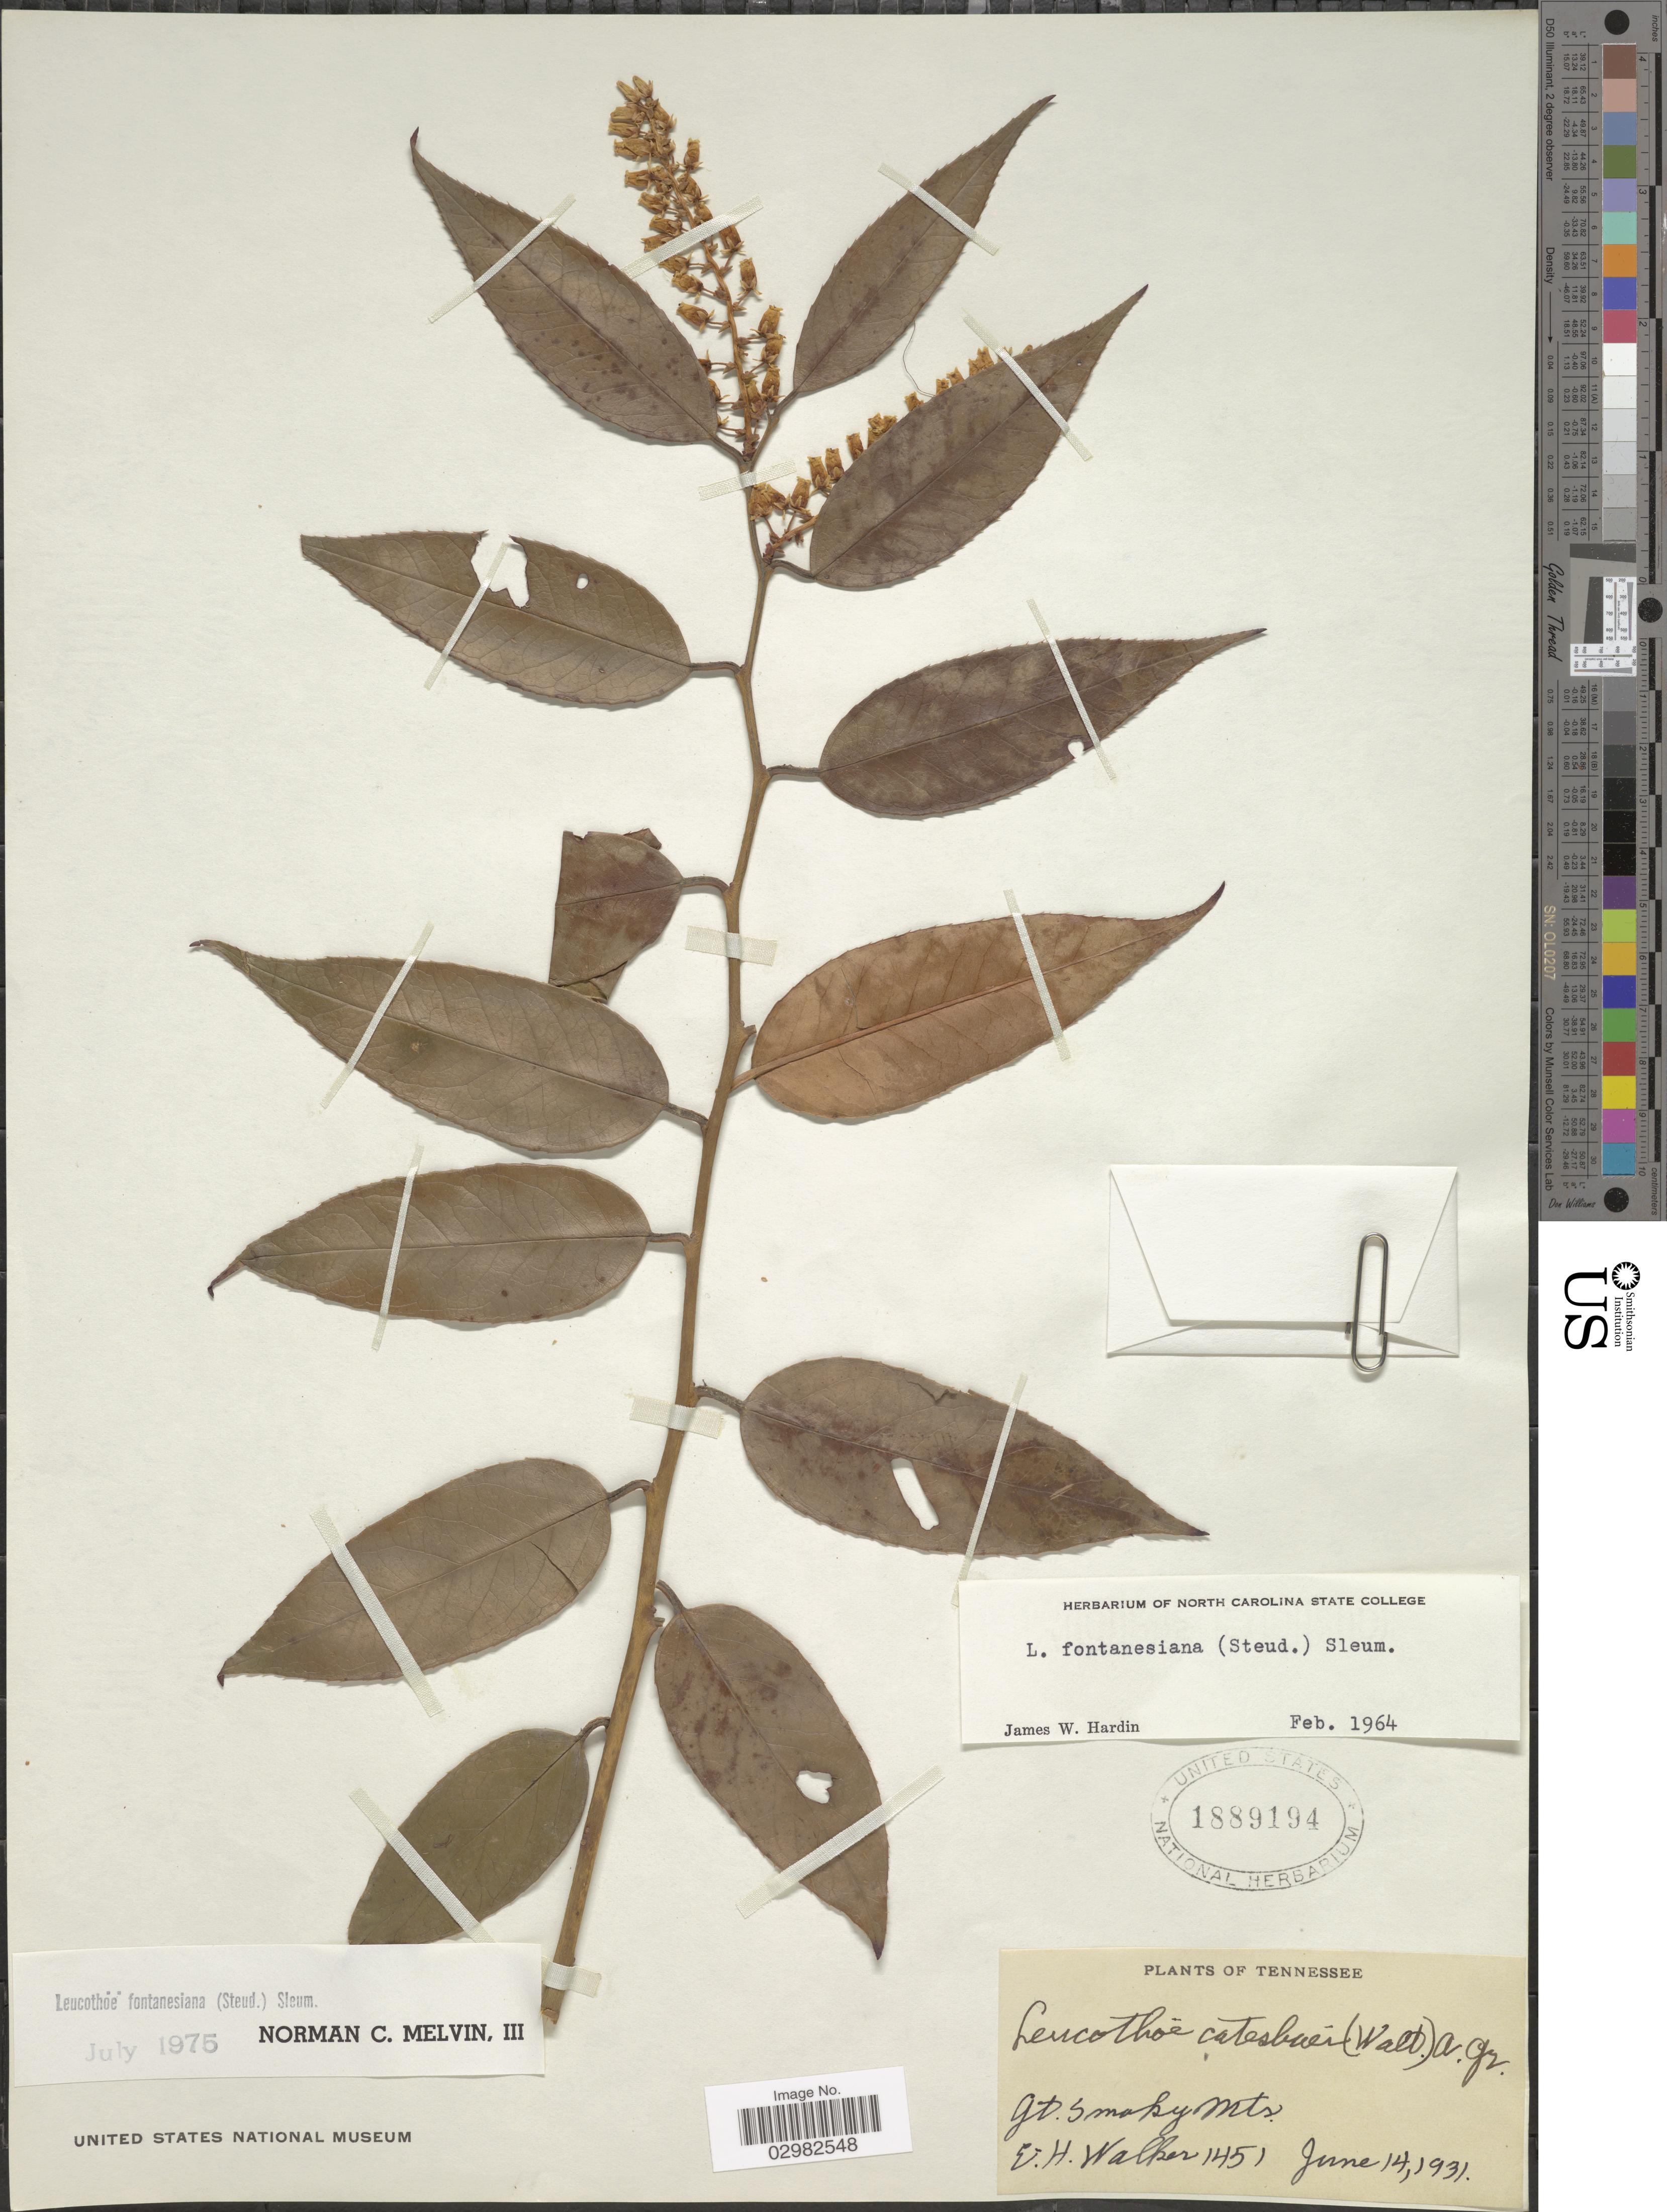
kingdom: Plantae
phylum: Tracheophyta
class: Magnoliopsida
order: Ericales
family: Ericaceae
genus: Leucothoe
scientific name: Leucothoë fontanesiana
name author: (Steud.) Sleumer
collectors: E. H. Walker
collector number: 1451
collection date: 1931-06-14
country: United States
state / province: Tennessee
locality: Gt. Smoky Mts.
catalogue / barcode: US 1889194